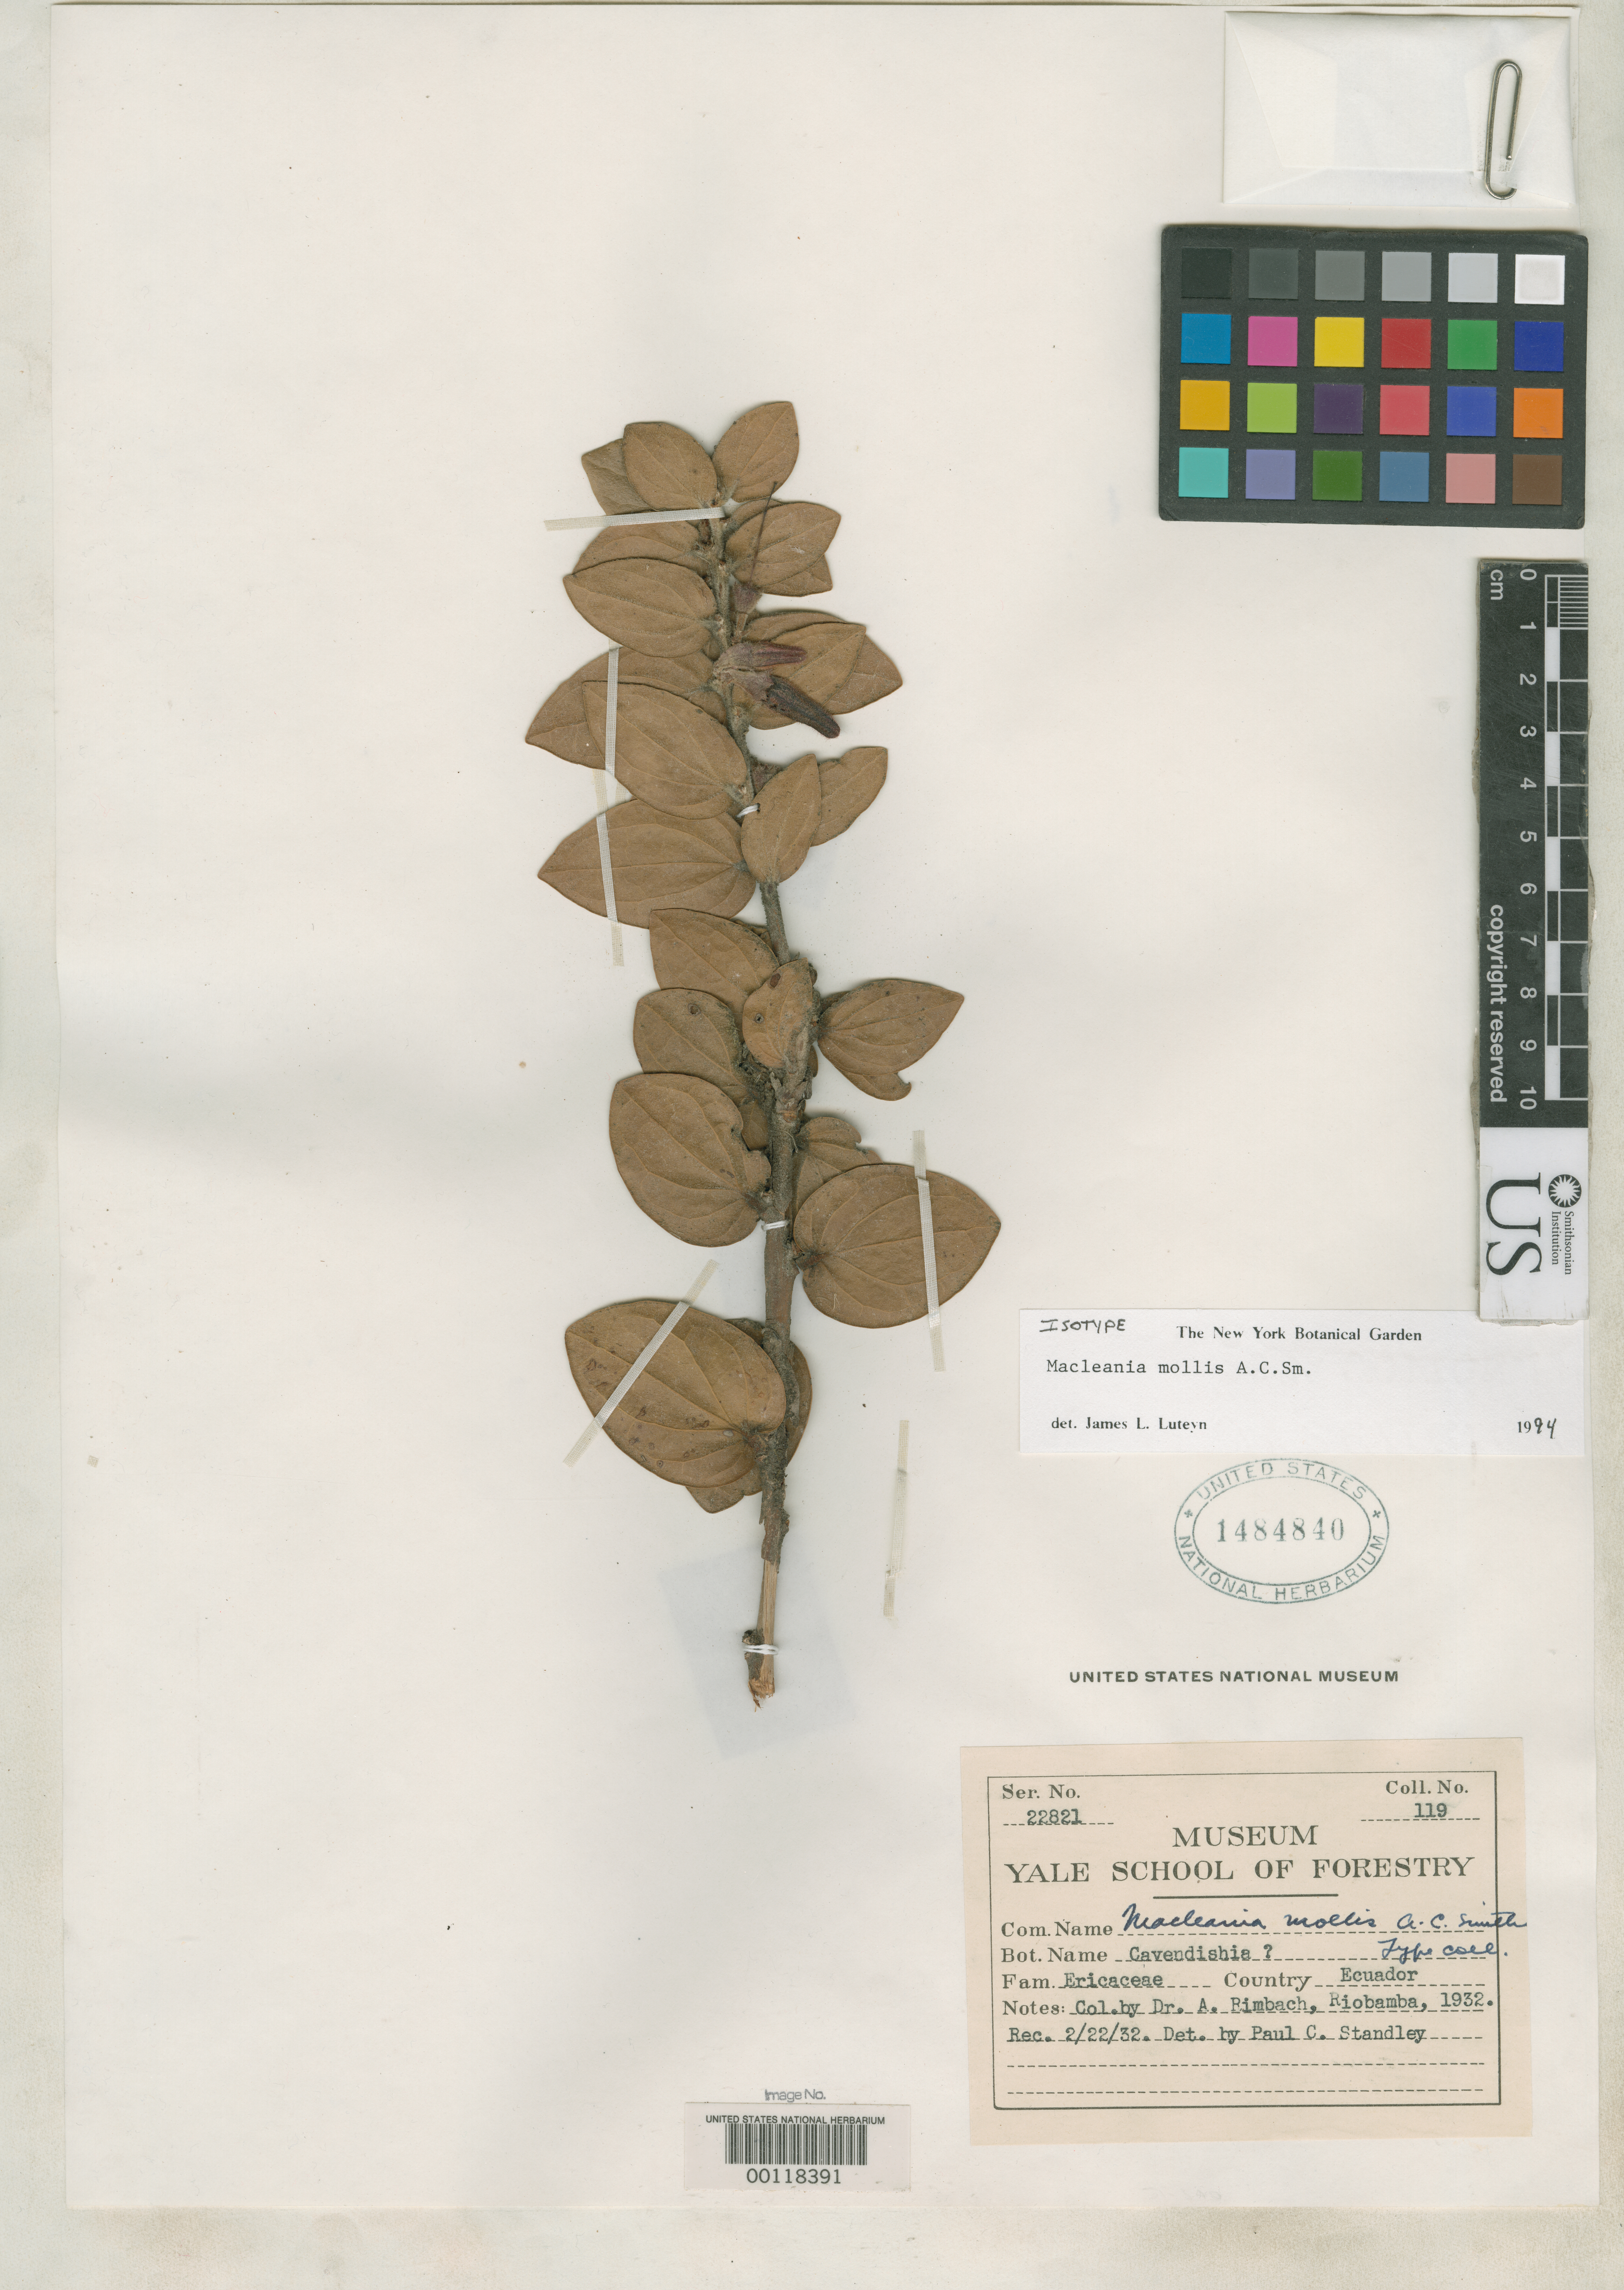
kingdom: Plantae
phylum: Tracheophyta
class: Magnoliopsida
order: Ericales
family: Ericaceae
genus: Macleania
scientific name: Macleania mollis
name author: A.C. Sm.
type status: Isotype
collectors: A. Rimbach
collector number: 119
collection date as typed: Jan 1932 to -- Feb 1932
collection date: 1932-01/1932-02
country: Ecuador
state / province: Chimborazo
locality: Riobamba.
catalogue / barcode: US 1484840